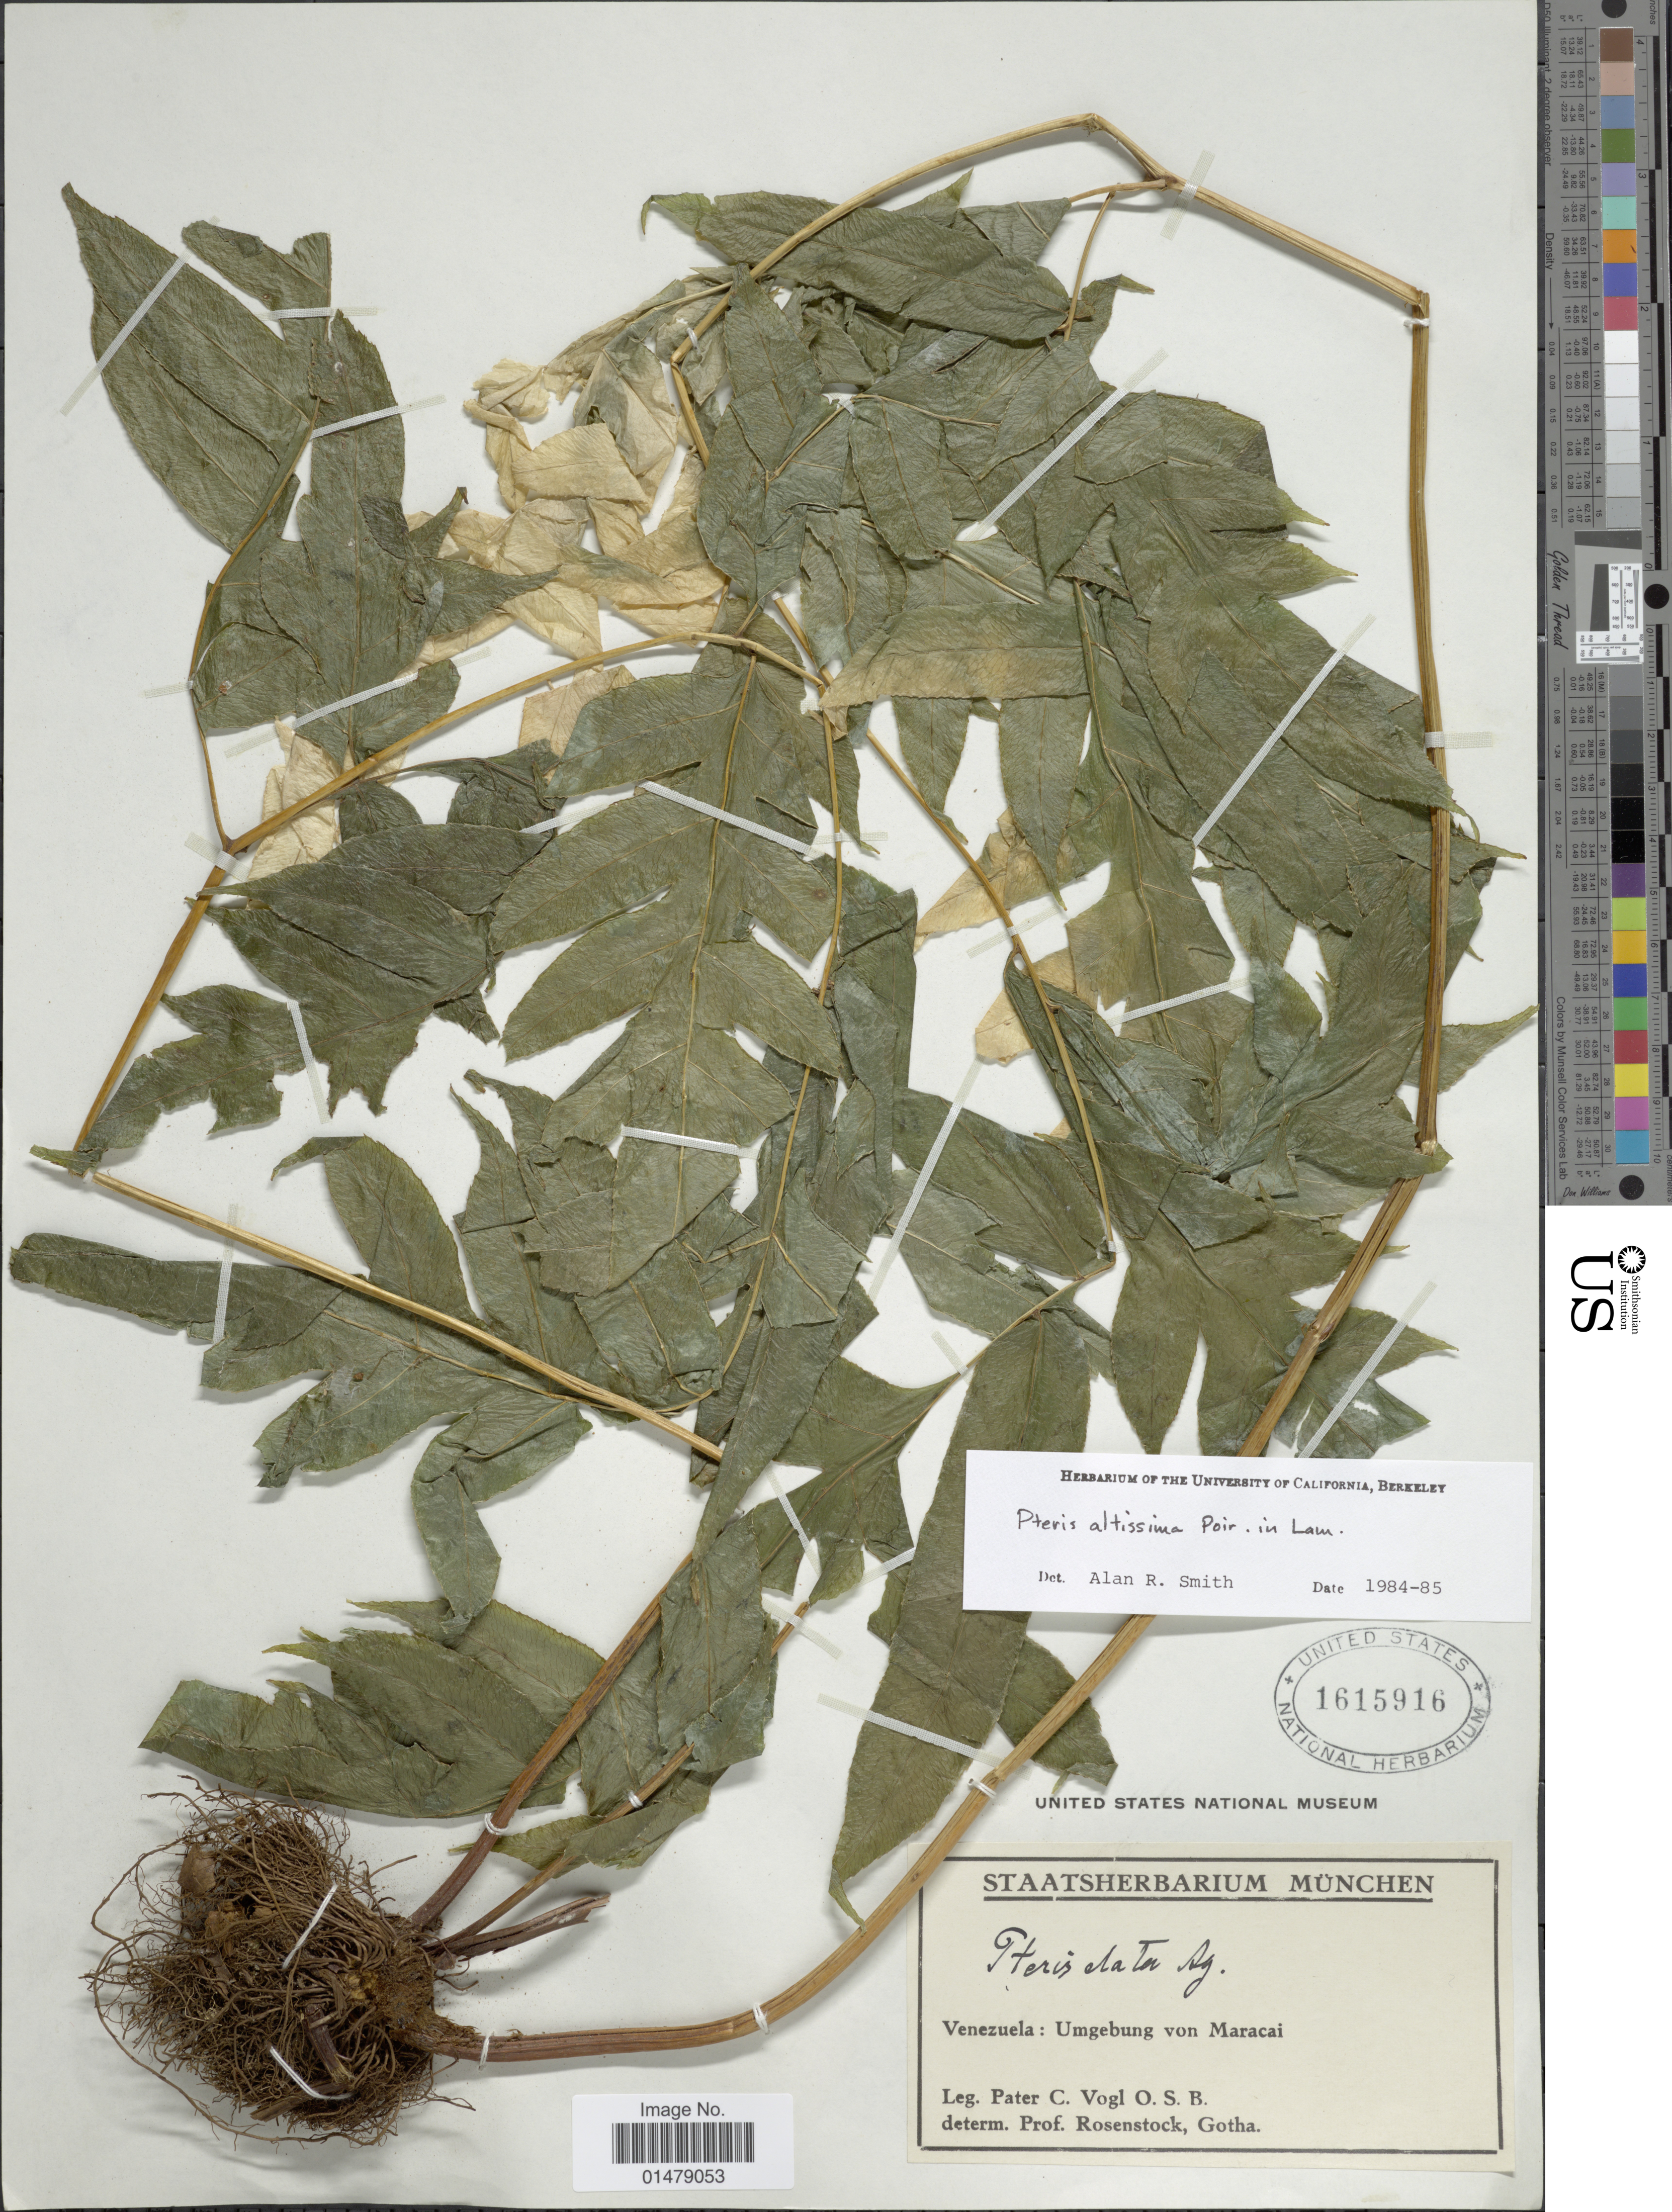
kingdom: Plantae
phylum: Tracheophyta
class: Polypodiopsida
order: Polypodiales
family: Pteridaceae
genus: Pteris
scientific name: Pteris altissima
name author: Poir.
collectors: P. C. Vogl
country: Venezuela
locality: Umgebung von Maracai.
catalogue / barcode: US 1615916